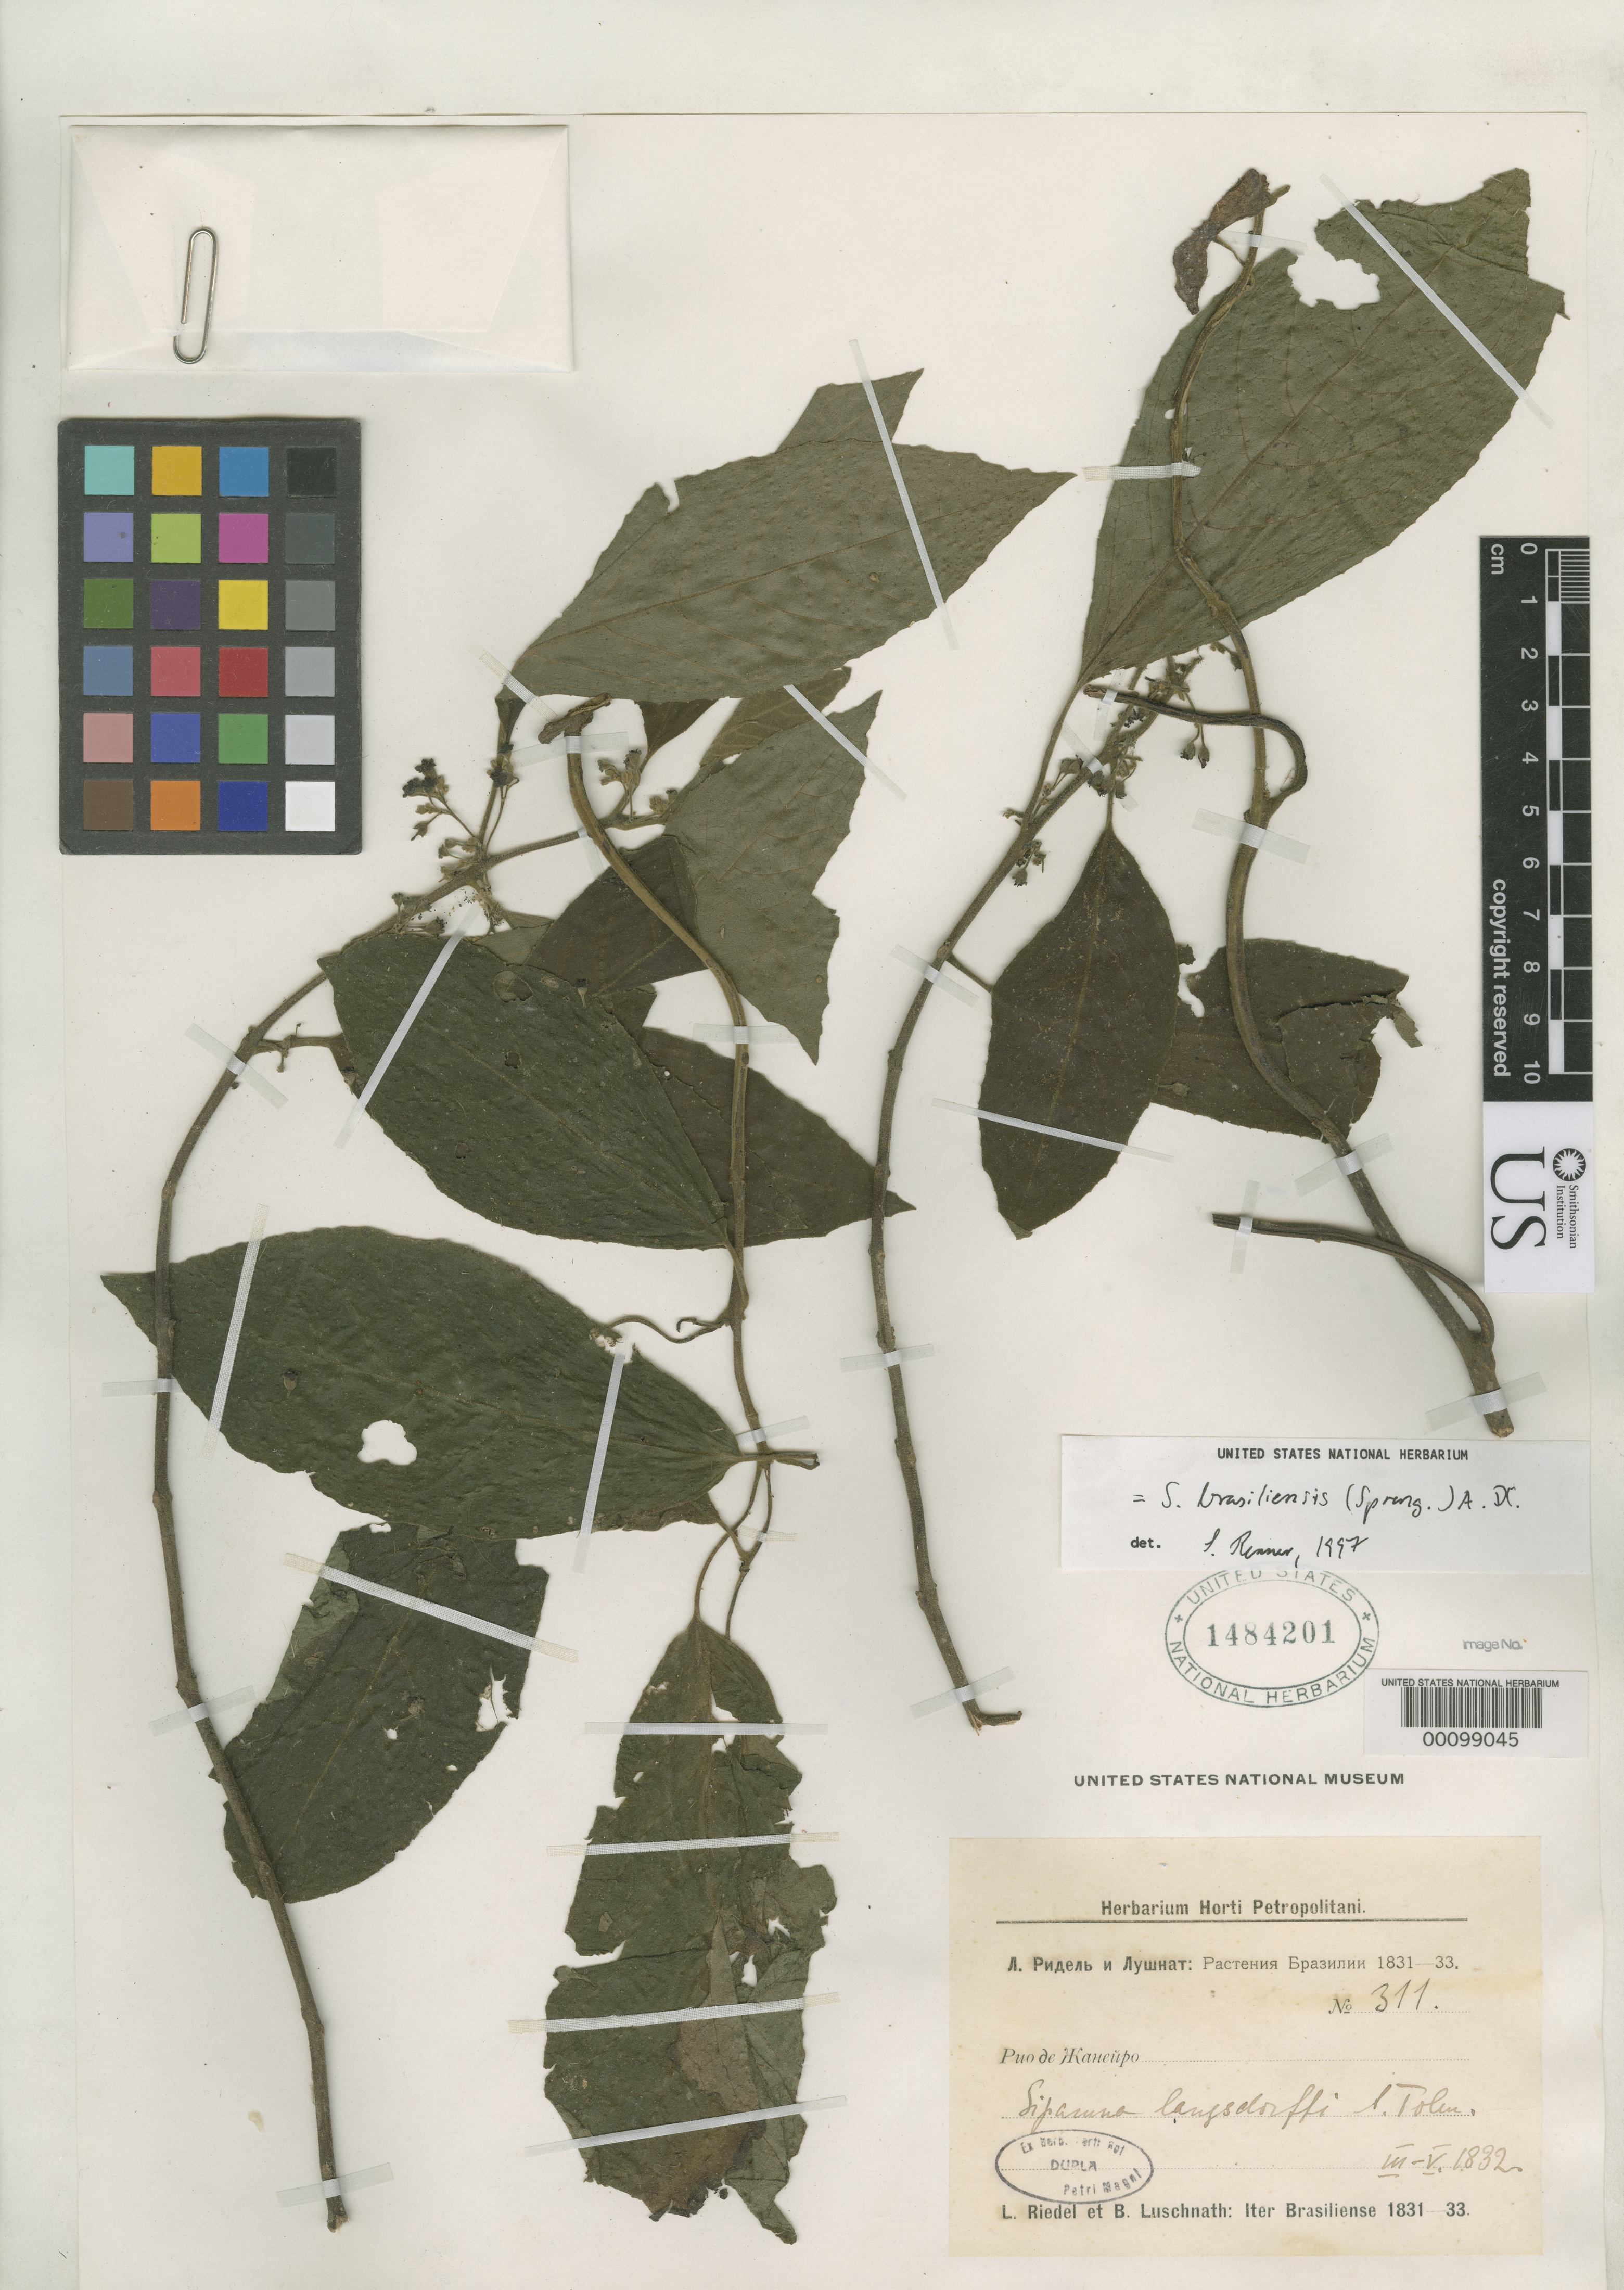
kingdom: Plantae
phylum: Tracheophyta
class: Magnoliopsida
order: Laurales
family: Siparunaceae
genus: Siparuna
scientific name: Siparuna langsdorffi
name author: Tolmachev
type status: Isotype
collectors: G. H. von Langsdorff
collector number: Riedel 311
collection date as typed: Apr 1832 to -- May 1832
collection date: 1832-04/1832-05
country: Brazil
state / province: Minas Gerais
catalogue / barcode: US 1484201